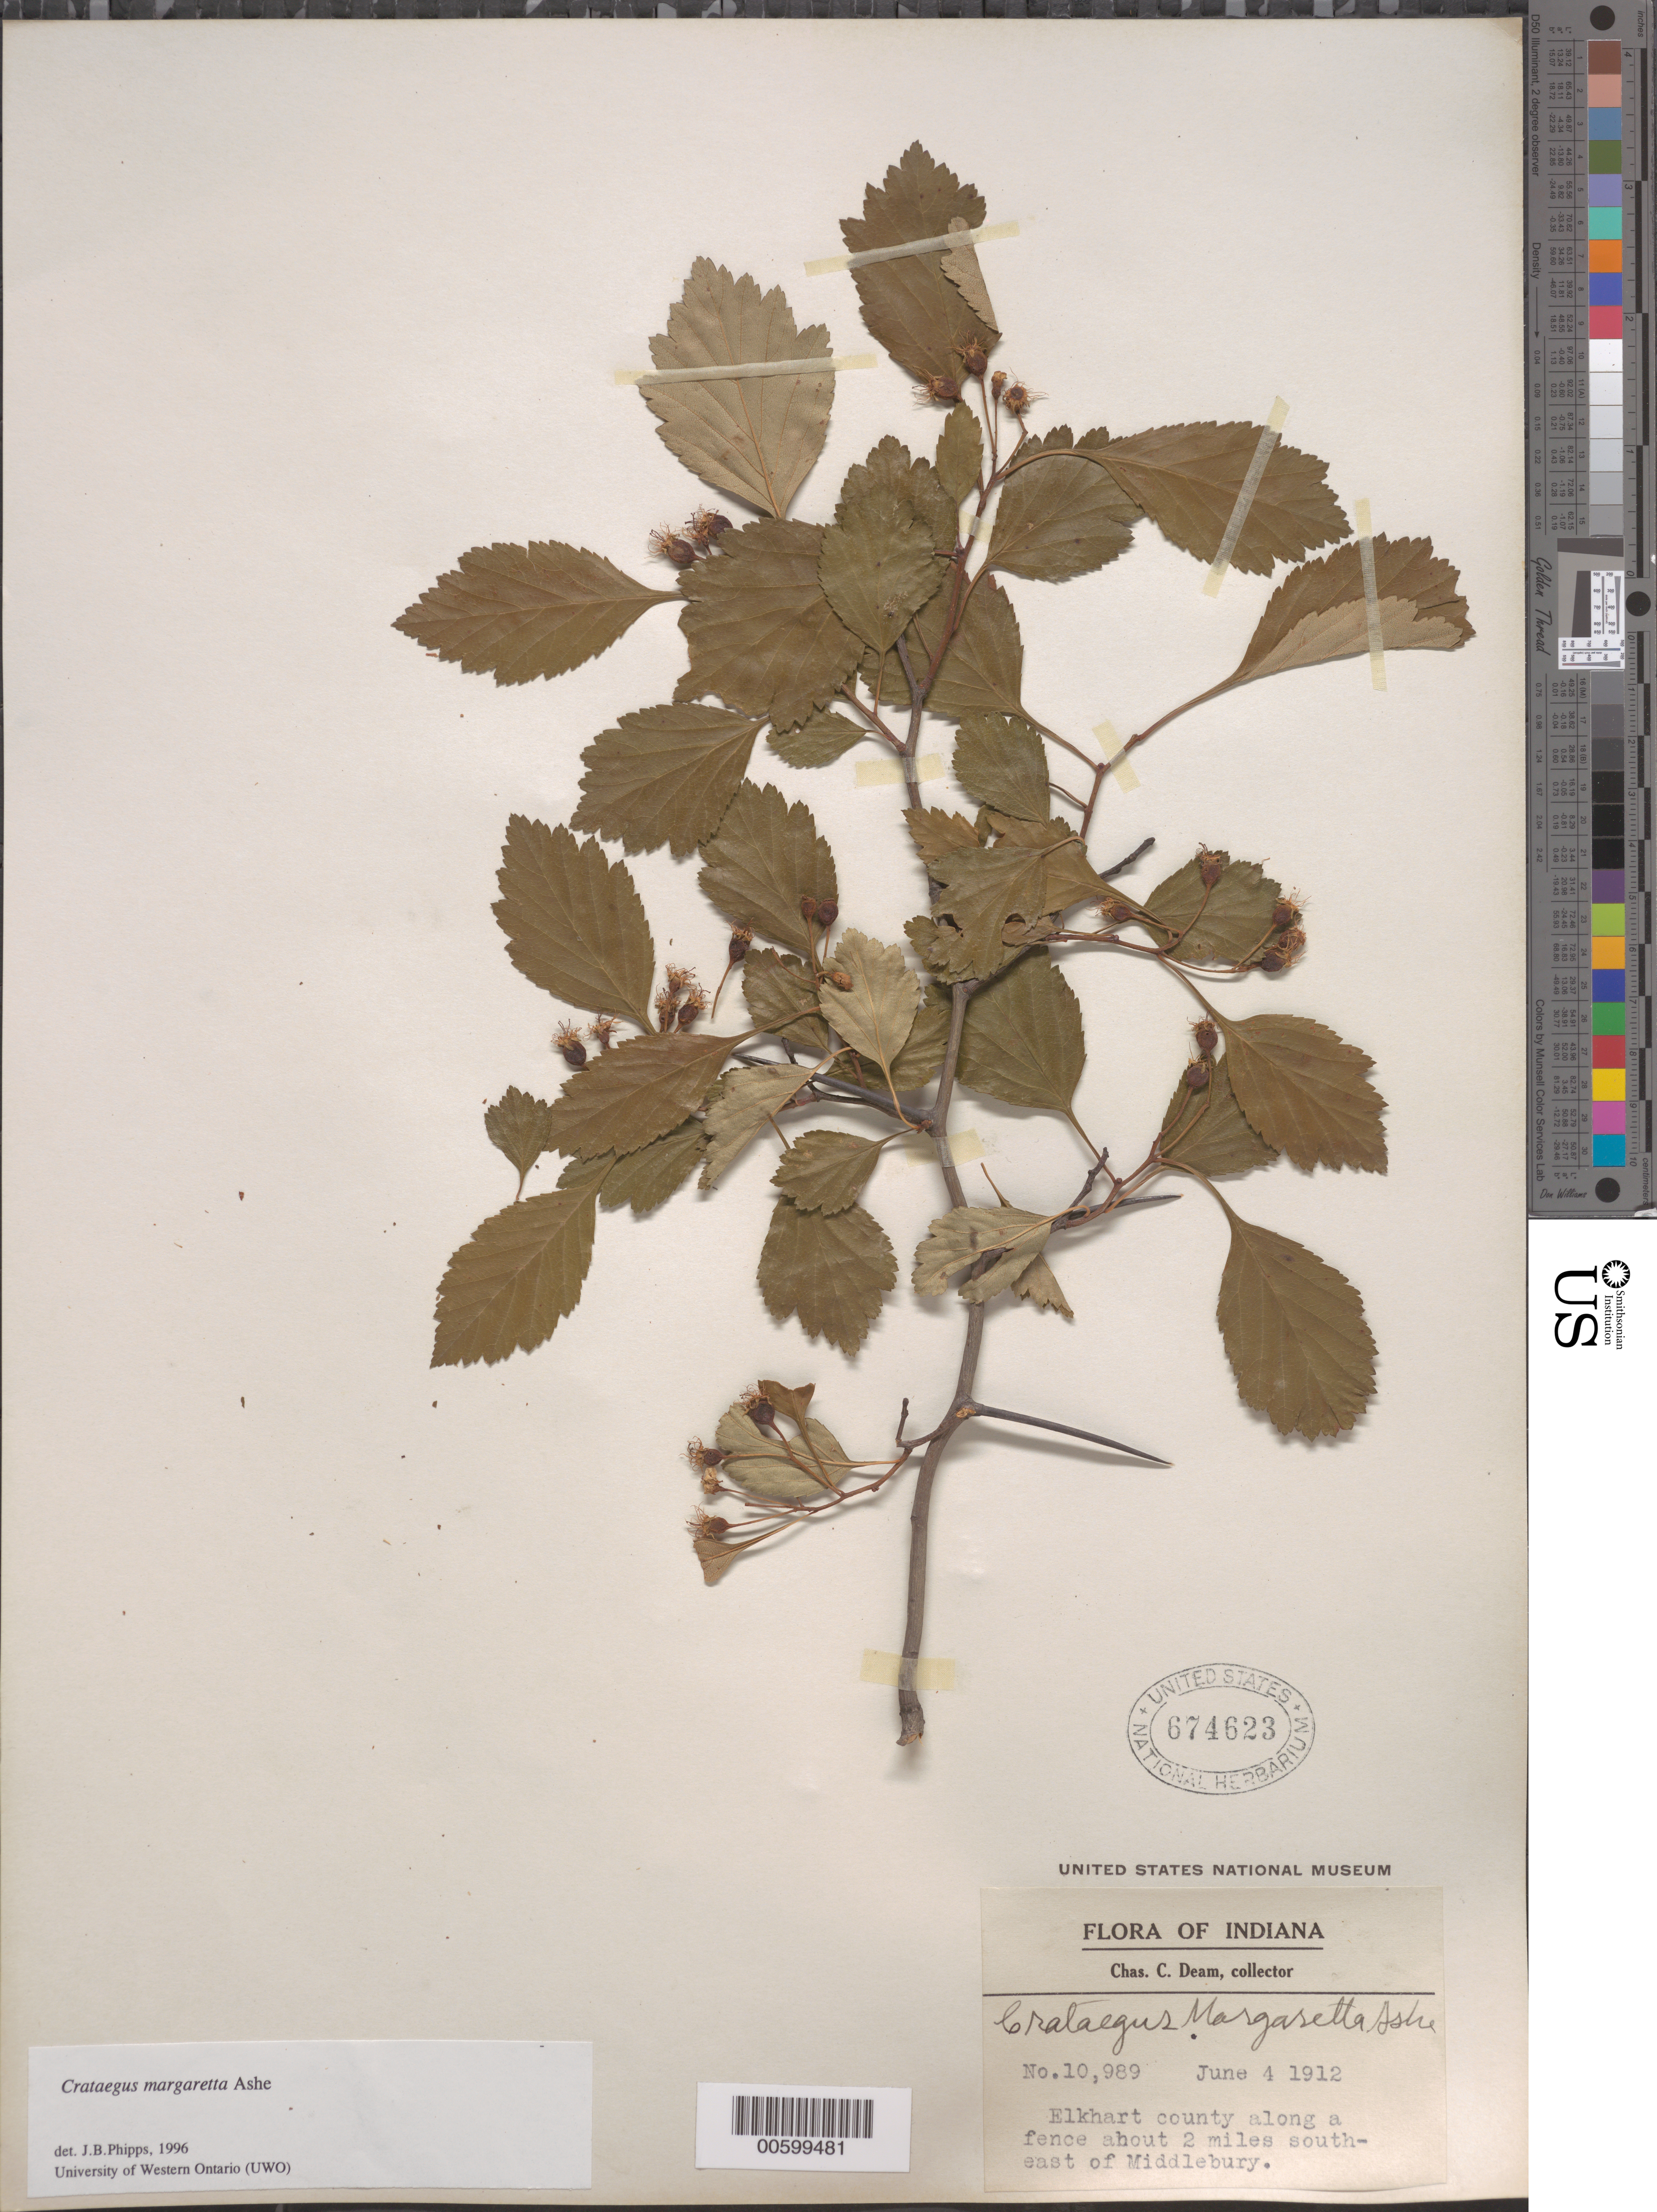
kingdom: Plantae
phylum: Tracheophyta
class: Magnoliopsida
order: Rosales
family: Rosaceae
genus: Crataegus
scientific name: Crataegus margarettae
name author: Ashe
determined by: Phipps, James B., (UWO), University of Western Ontario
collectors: C. C. Deam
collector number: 10989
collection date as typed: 04 Jun 1912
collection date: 1912-06-04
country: United States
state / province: Indiana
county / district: Elkhart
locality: About 2 mi. SE of Middlebury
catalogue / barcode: US 674623